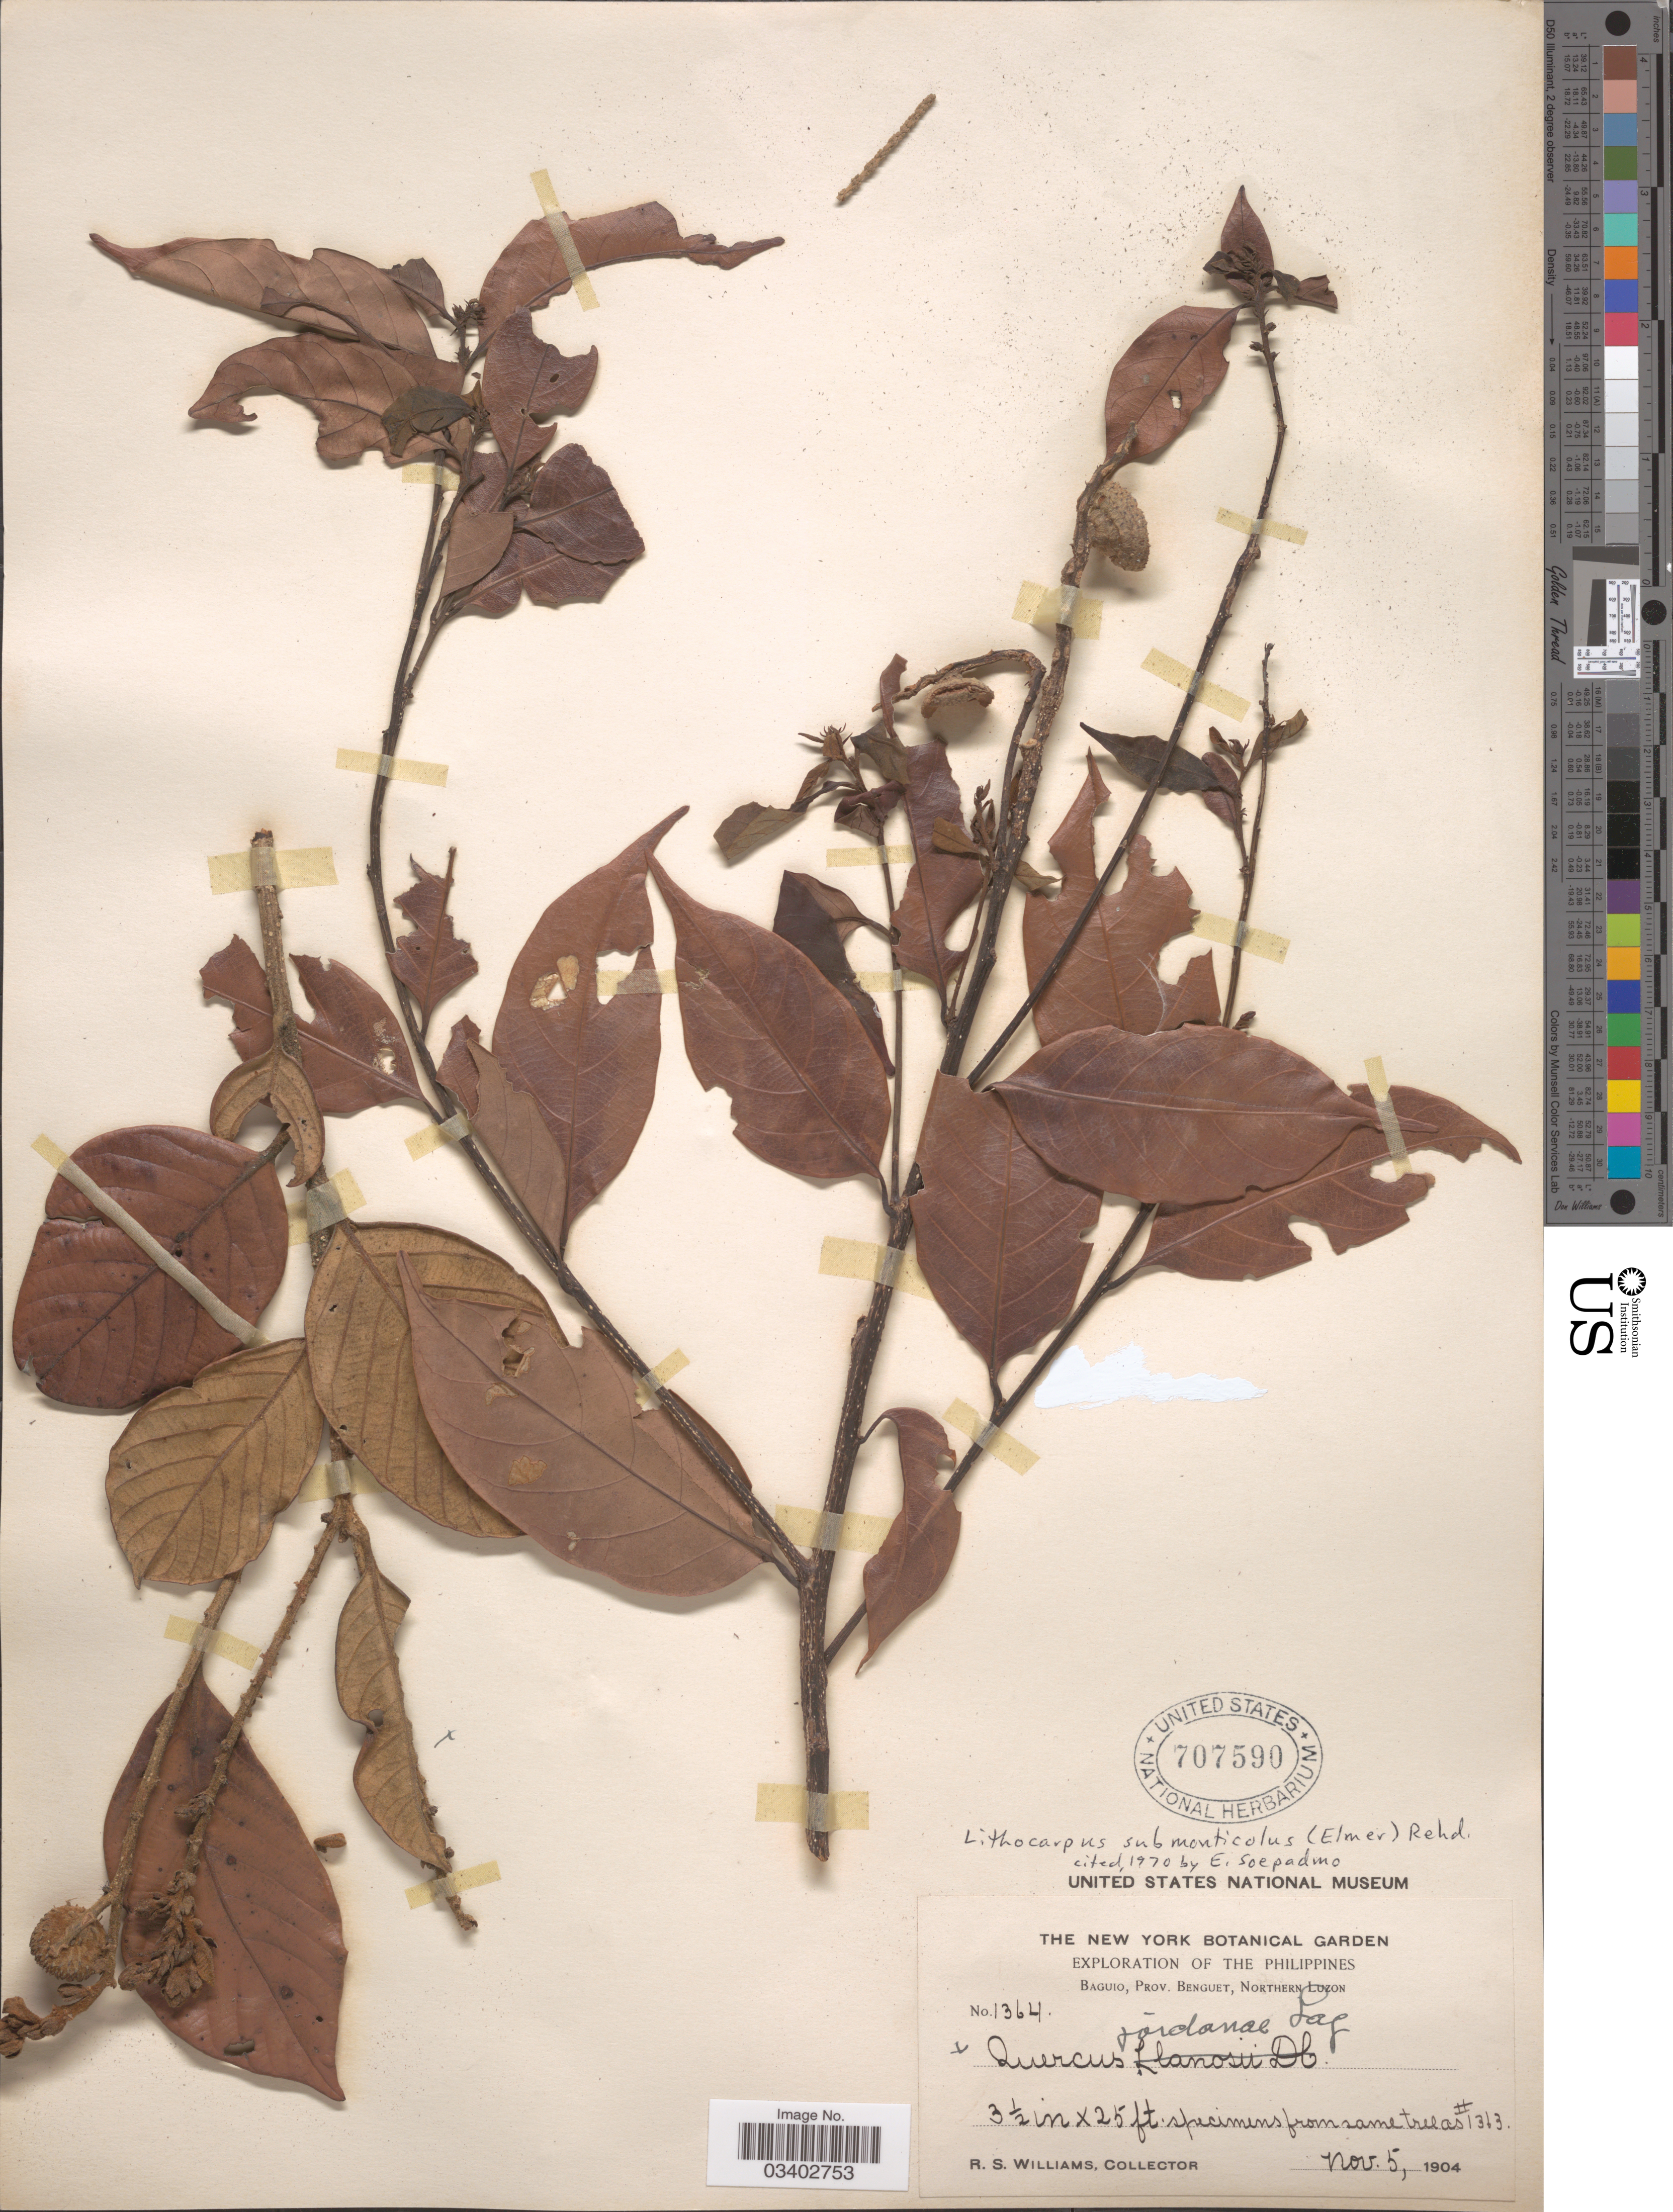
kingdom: Plantae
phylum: Tracheophyta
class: Magnoliopsida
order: Fagales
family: Fagaceae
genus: Lithocarpus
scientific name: Lithocarpus submonticolus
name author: (Elmer) Rehder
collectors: R. S. Williams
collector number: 1364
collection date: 1904-11-05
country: Philippines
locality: Baguio, Prov. Benguet, Northern Luzon.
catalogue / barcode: US 707590